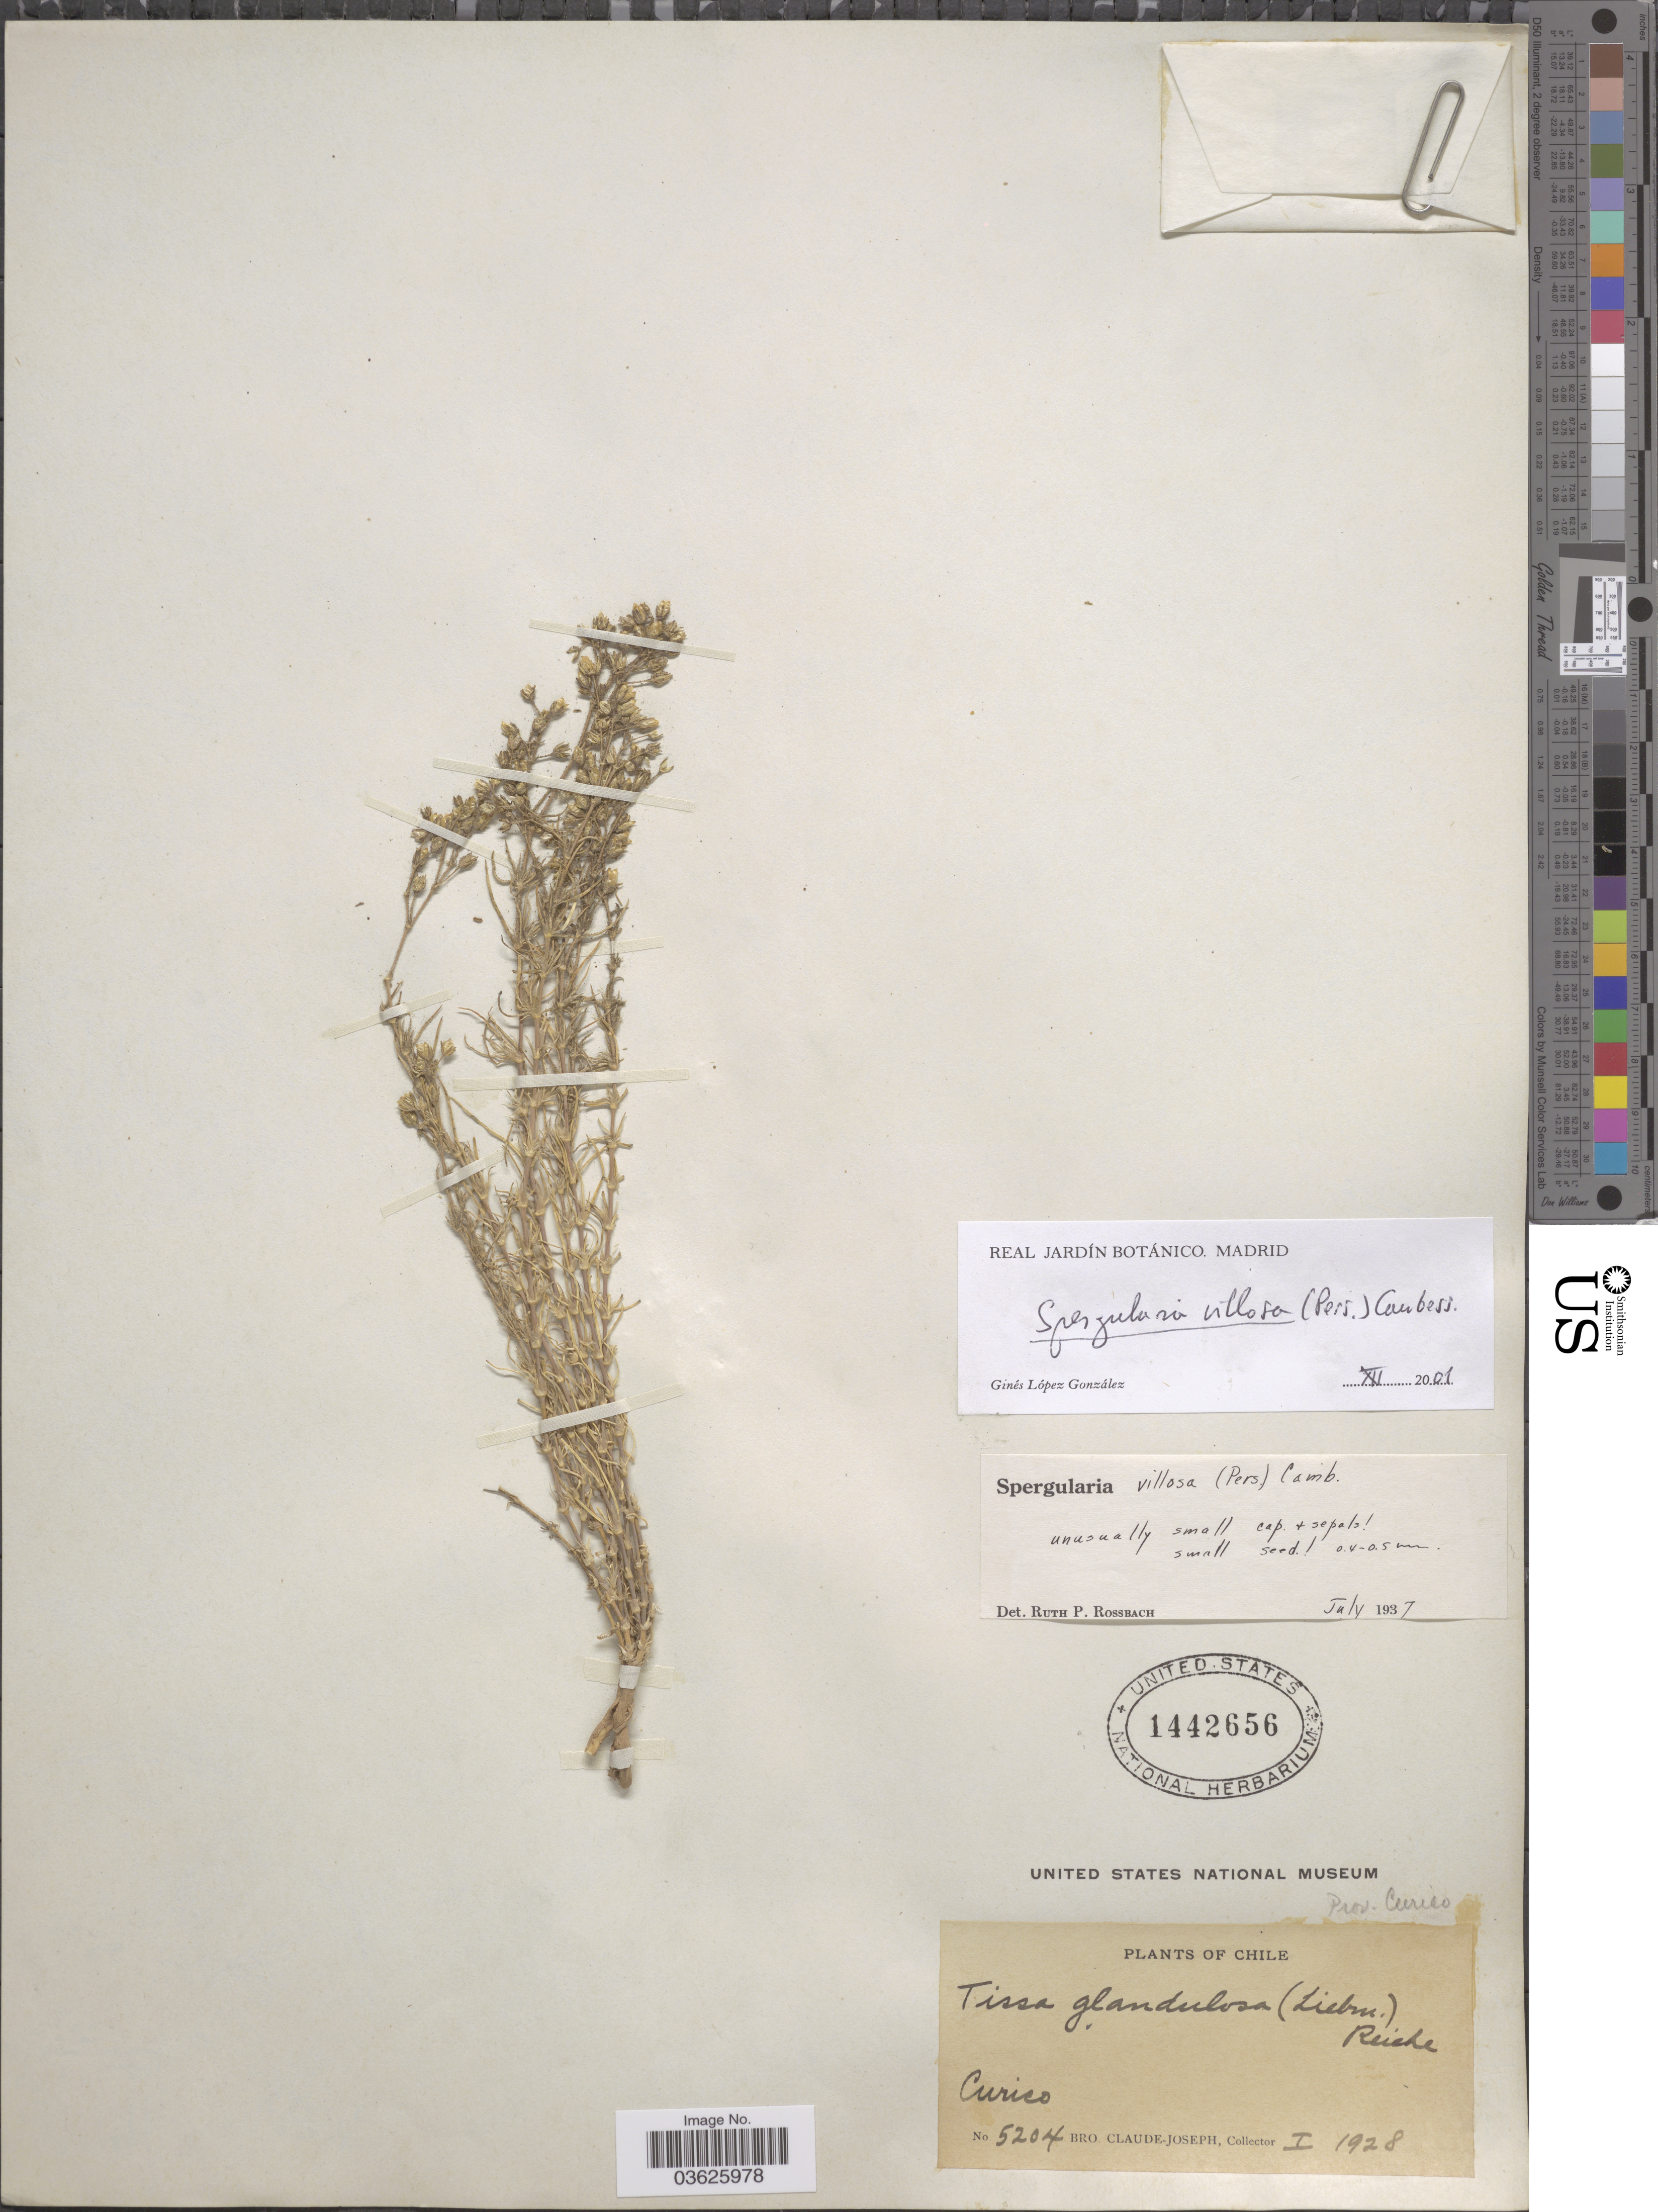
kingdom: Plantae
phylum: Tracheophyta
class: Magnoliopsida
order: Caryophyllales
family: Caryophyllaceae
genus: Spergularia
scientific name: Spergularia villosa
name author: (Pers.) Cambess.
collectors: Bro. Claude-Joseph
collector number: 5204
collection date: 1928-01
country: Chile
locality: Curico. Prov. Curico.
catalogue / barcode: US 1442656